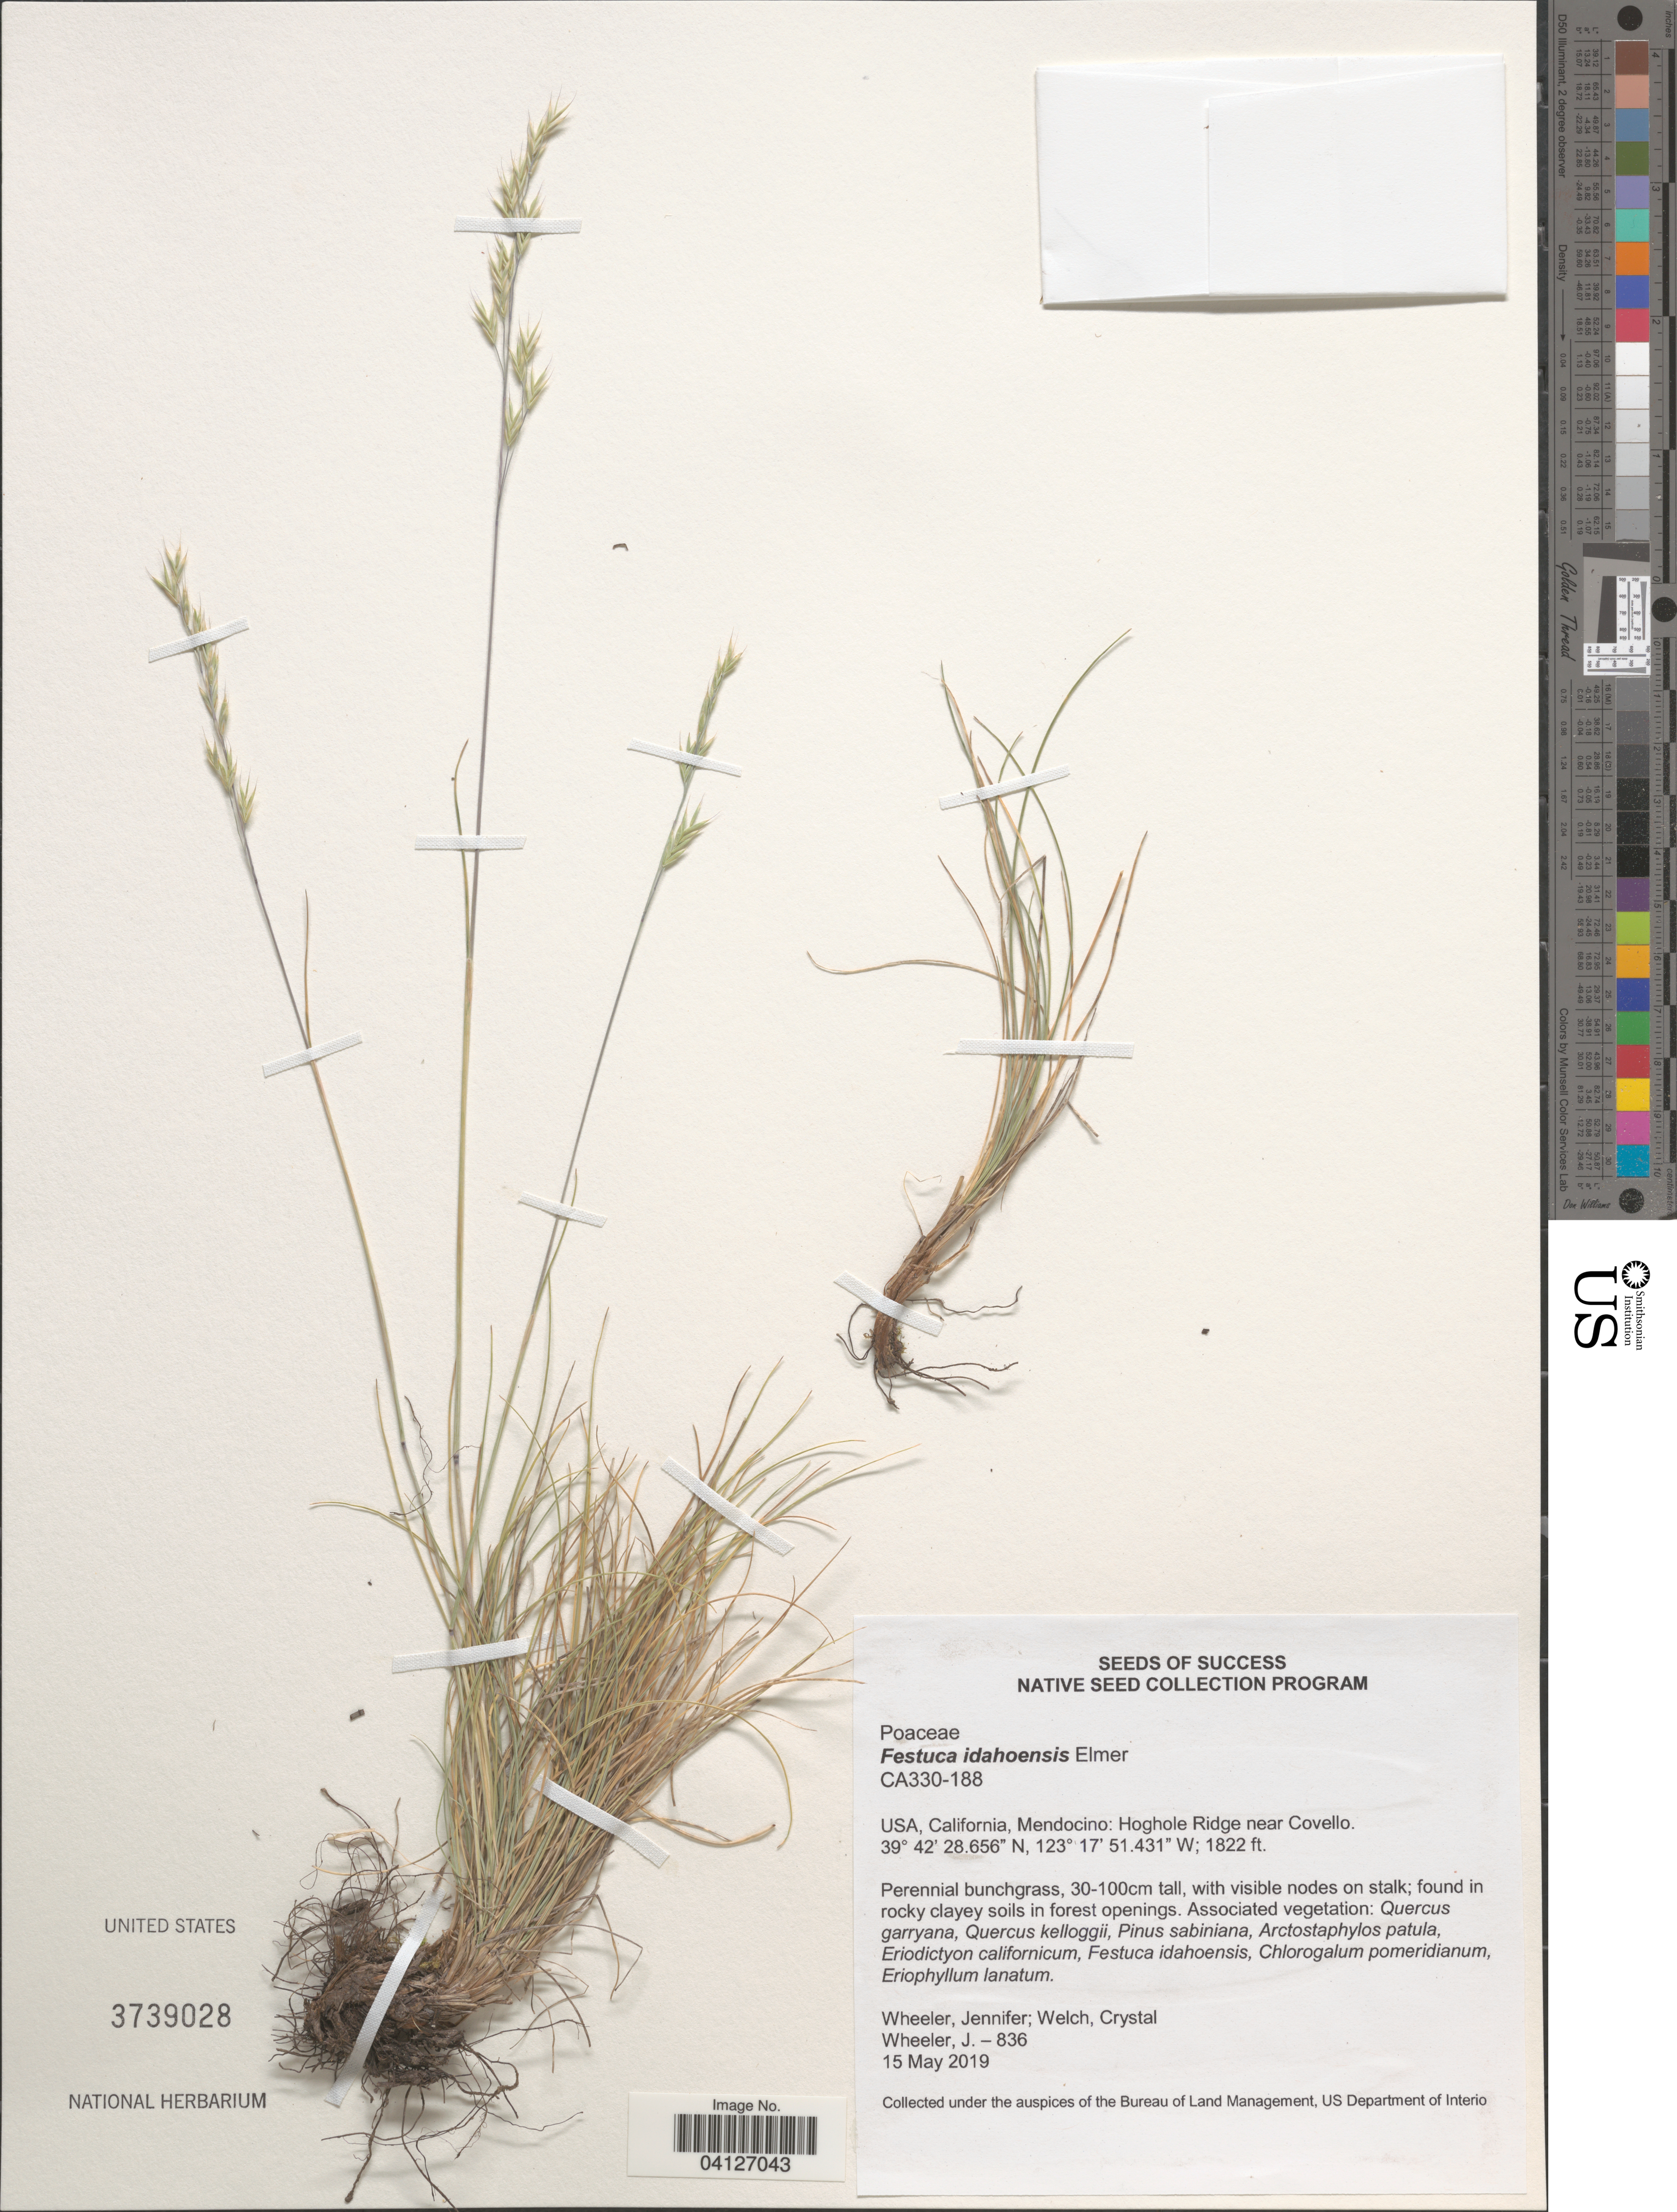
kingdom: Plantae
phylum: Tracheophyta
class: Liliopsida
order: Poales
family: Poaceae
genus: Festuca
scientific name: Festuca idahoensis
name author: Elmer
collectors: J. Wheeler, C. Welch & J. Wheeler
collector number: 836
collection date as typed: Transcribed d/m/y: 15/5/2019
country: United States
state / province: California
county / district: Mendocino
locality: Mendocino: Hoghole Ridge near Covello.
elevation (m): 555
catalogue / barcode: US 3739028